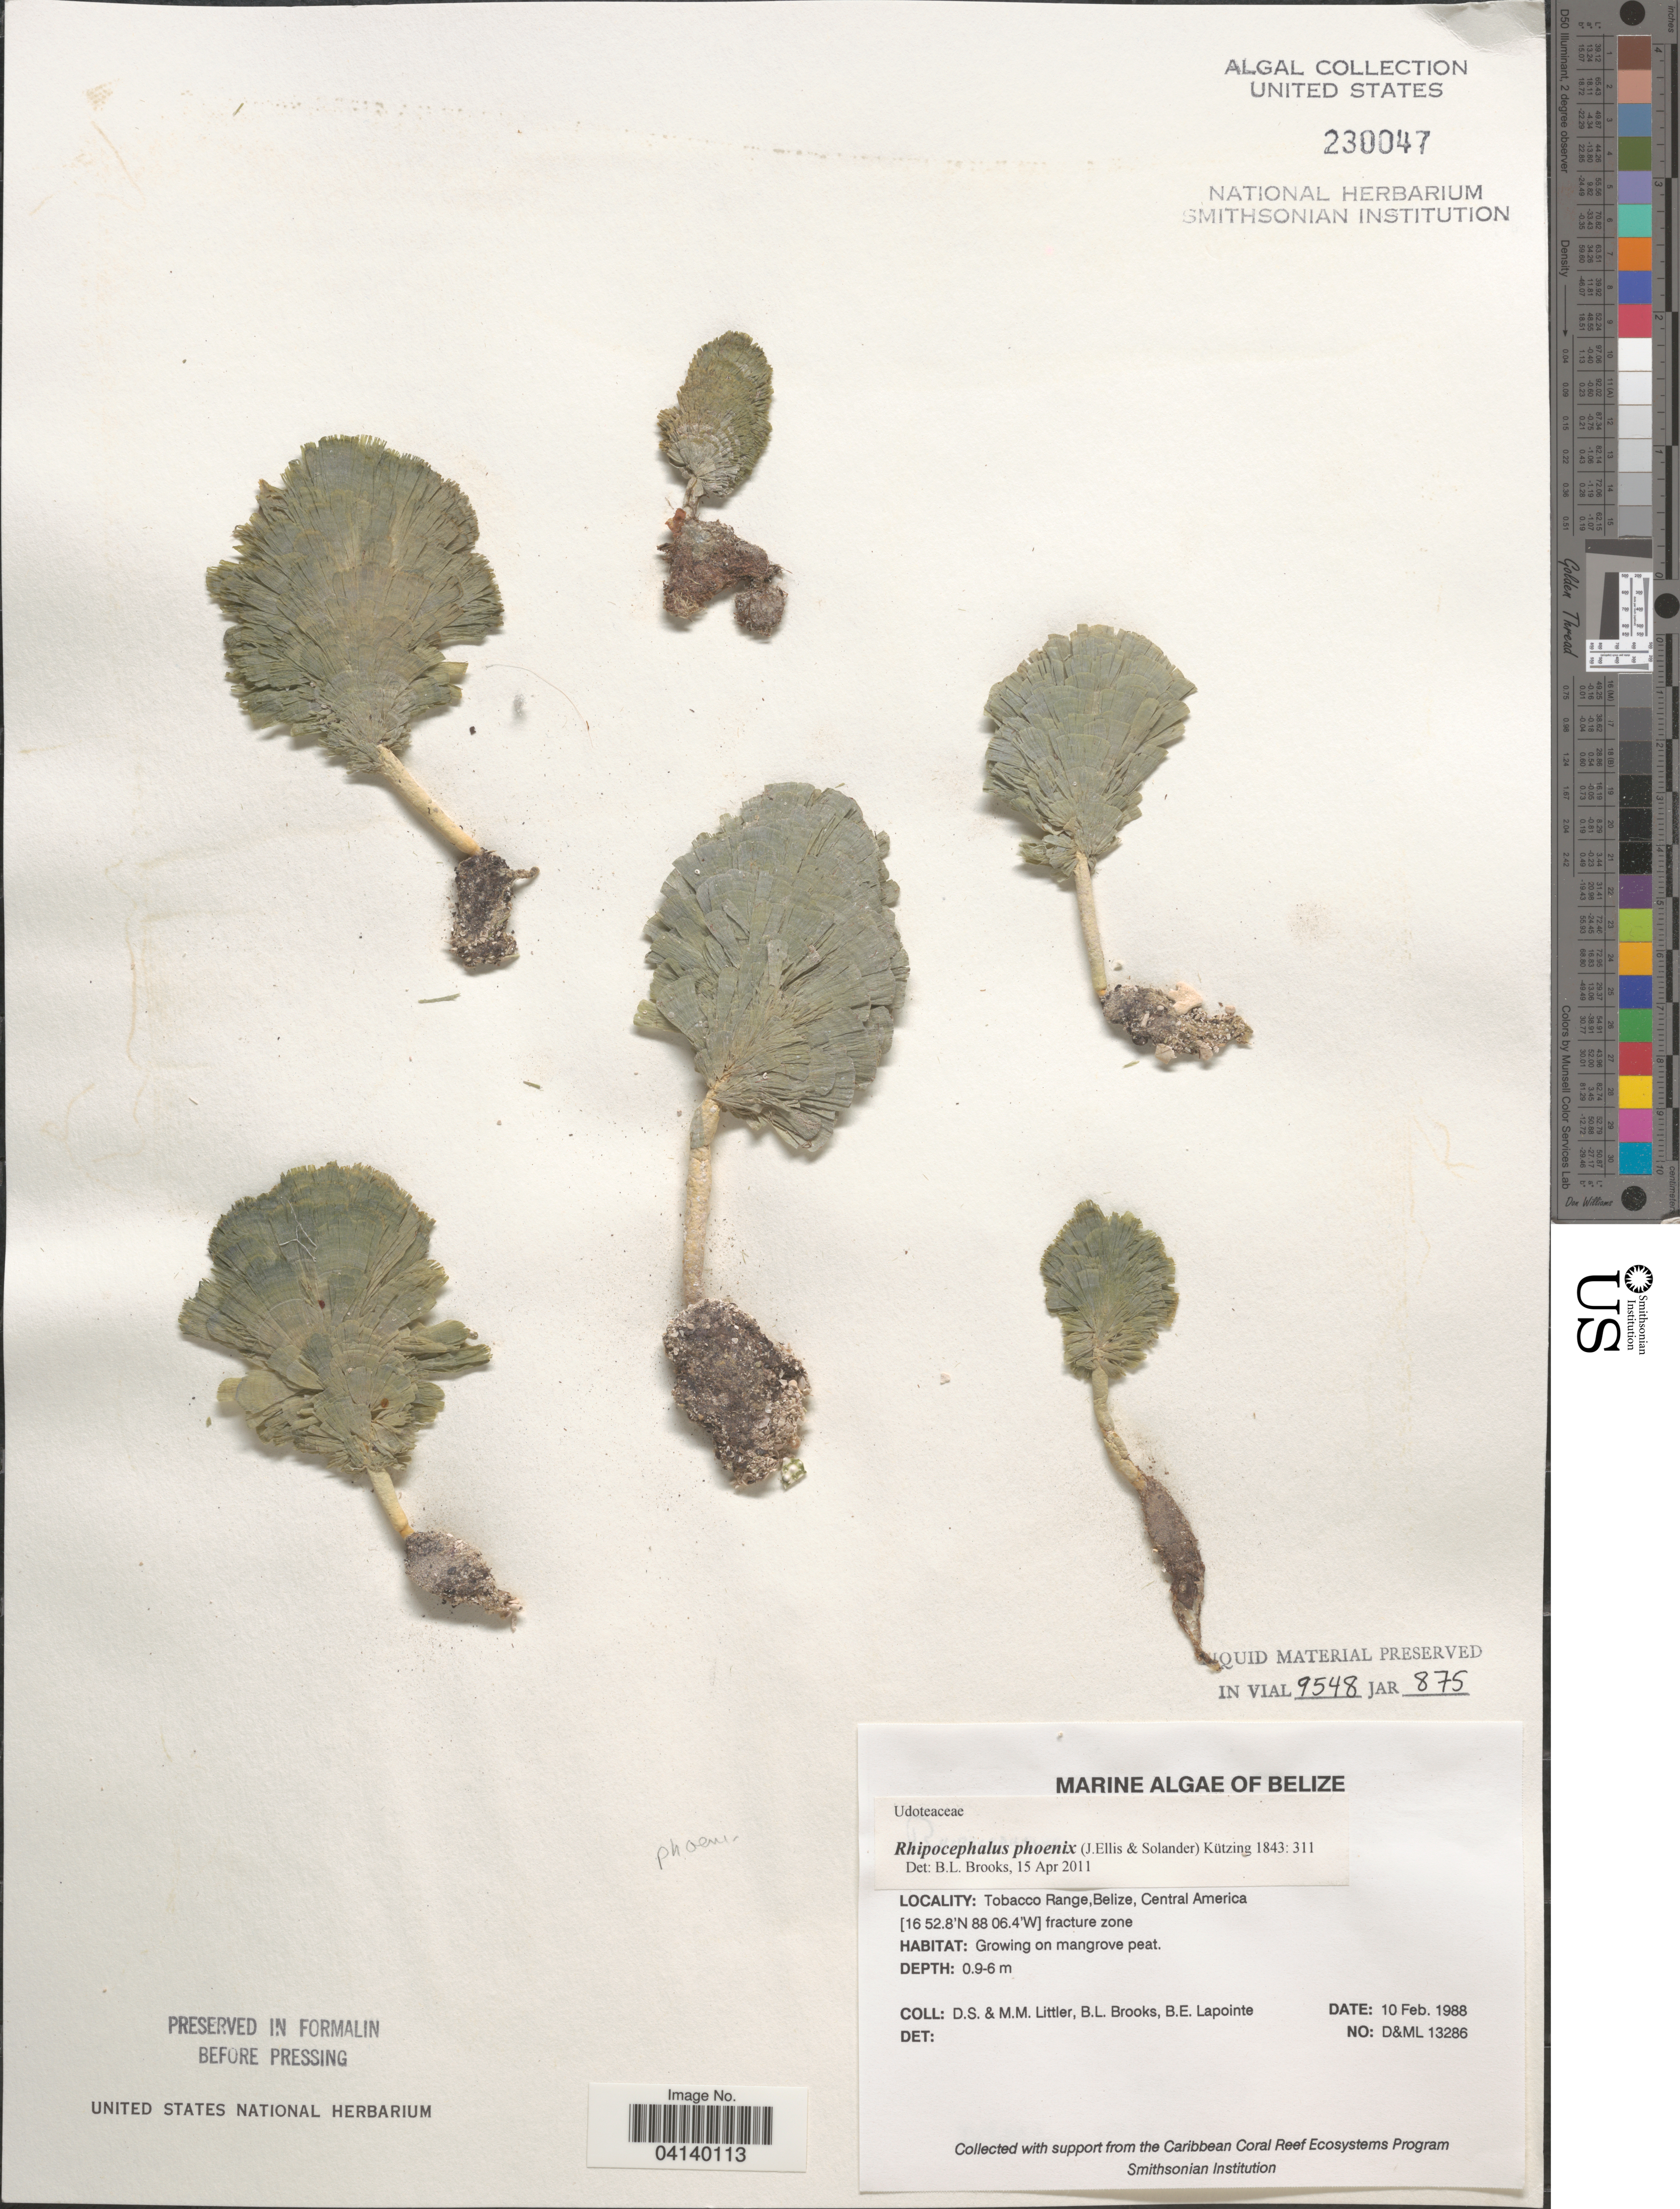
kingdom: Plantae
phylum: Chlorophyta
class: Ulvophyceae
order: Bryopsidales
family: Udoteaceae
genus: Rhipocephalus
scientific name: Rhipocephalus phoenix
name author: (J. Ellis & Sol.) Kütz.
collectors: D. S. Littler, B. Brooks & B. Lapointe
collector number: D&ML13286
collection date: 1988-02-10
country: Belize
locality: Tobacco Range, fracture zone.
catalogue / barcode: US 230047